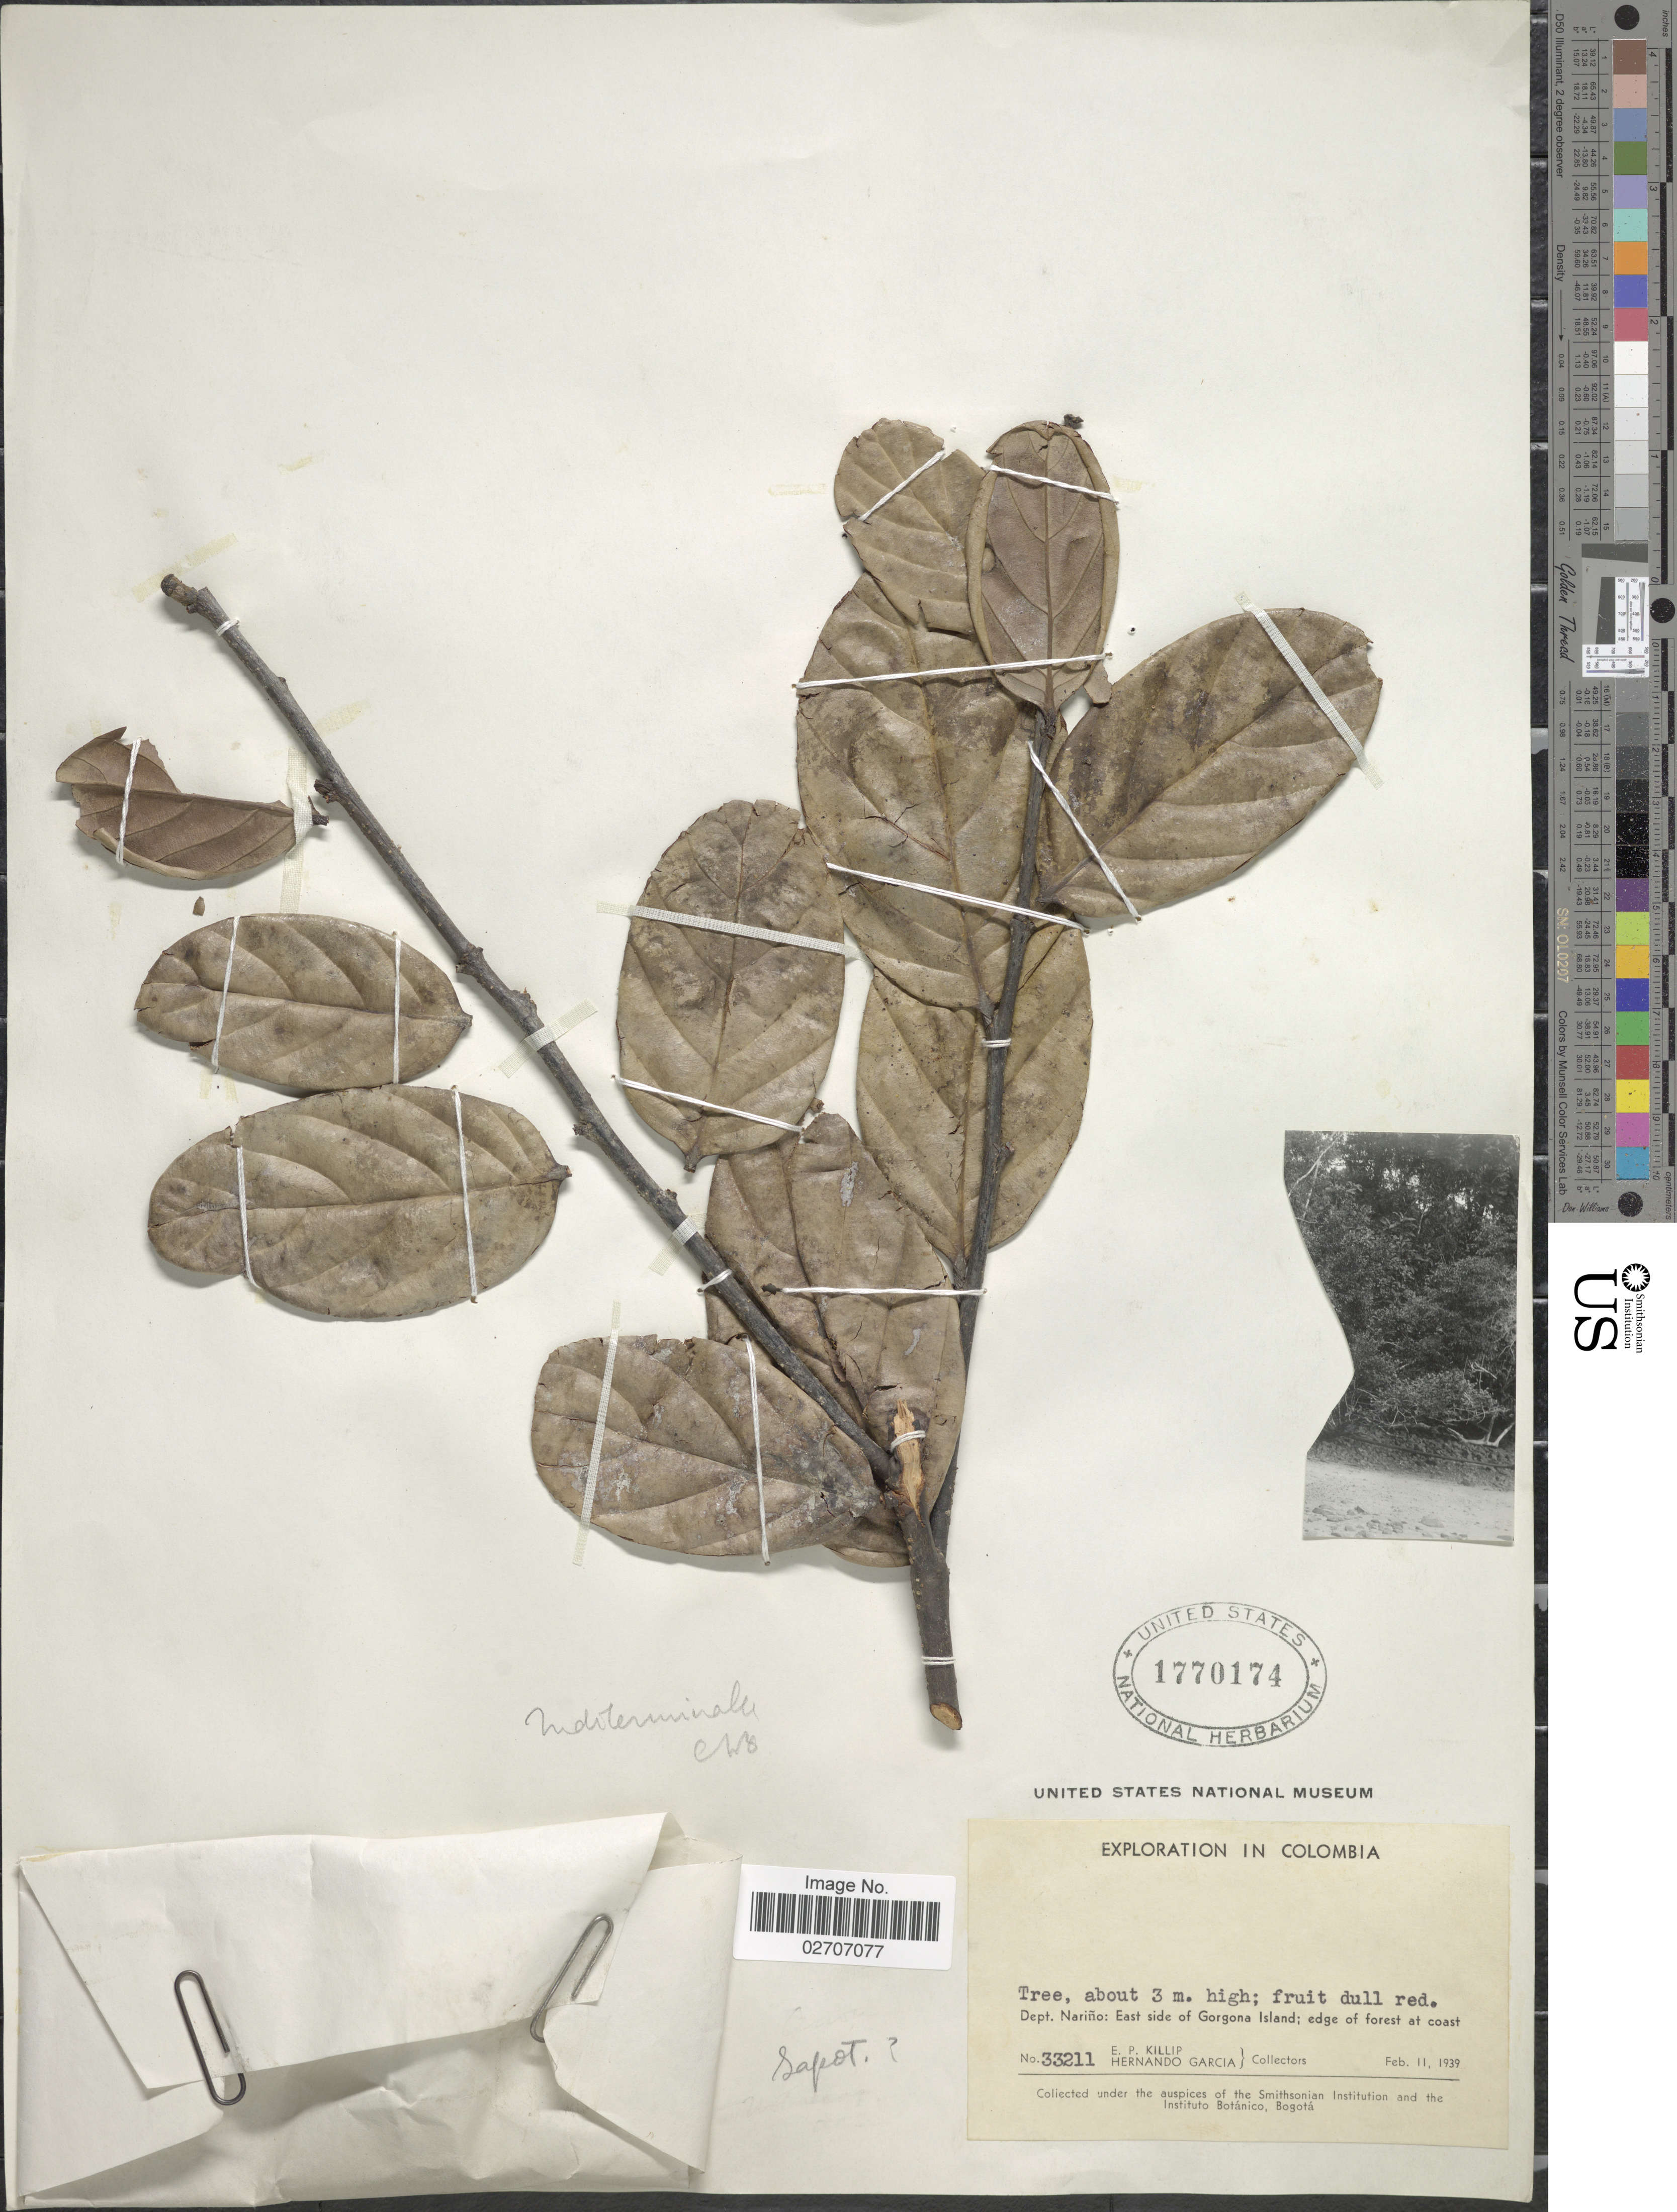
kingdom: Plantae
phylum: Tracheophyta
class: Magnoliopsida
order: Ericales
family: Sapotaceae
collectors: E. P. Killip & H. Garcia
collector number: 33211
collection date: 1939-02-11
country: Colombia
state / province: Nariño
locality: Dept. Nariño: East side of Gorgona Island; edge of forest at coast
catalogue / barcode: US 1770174